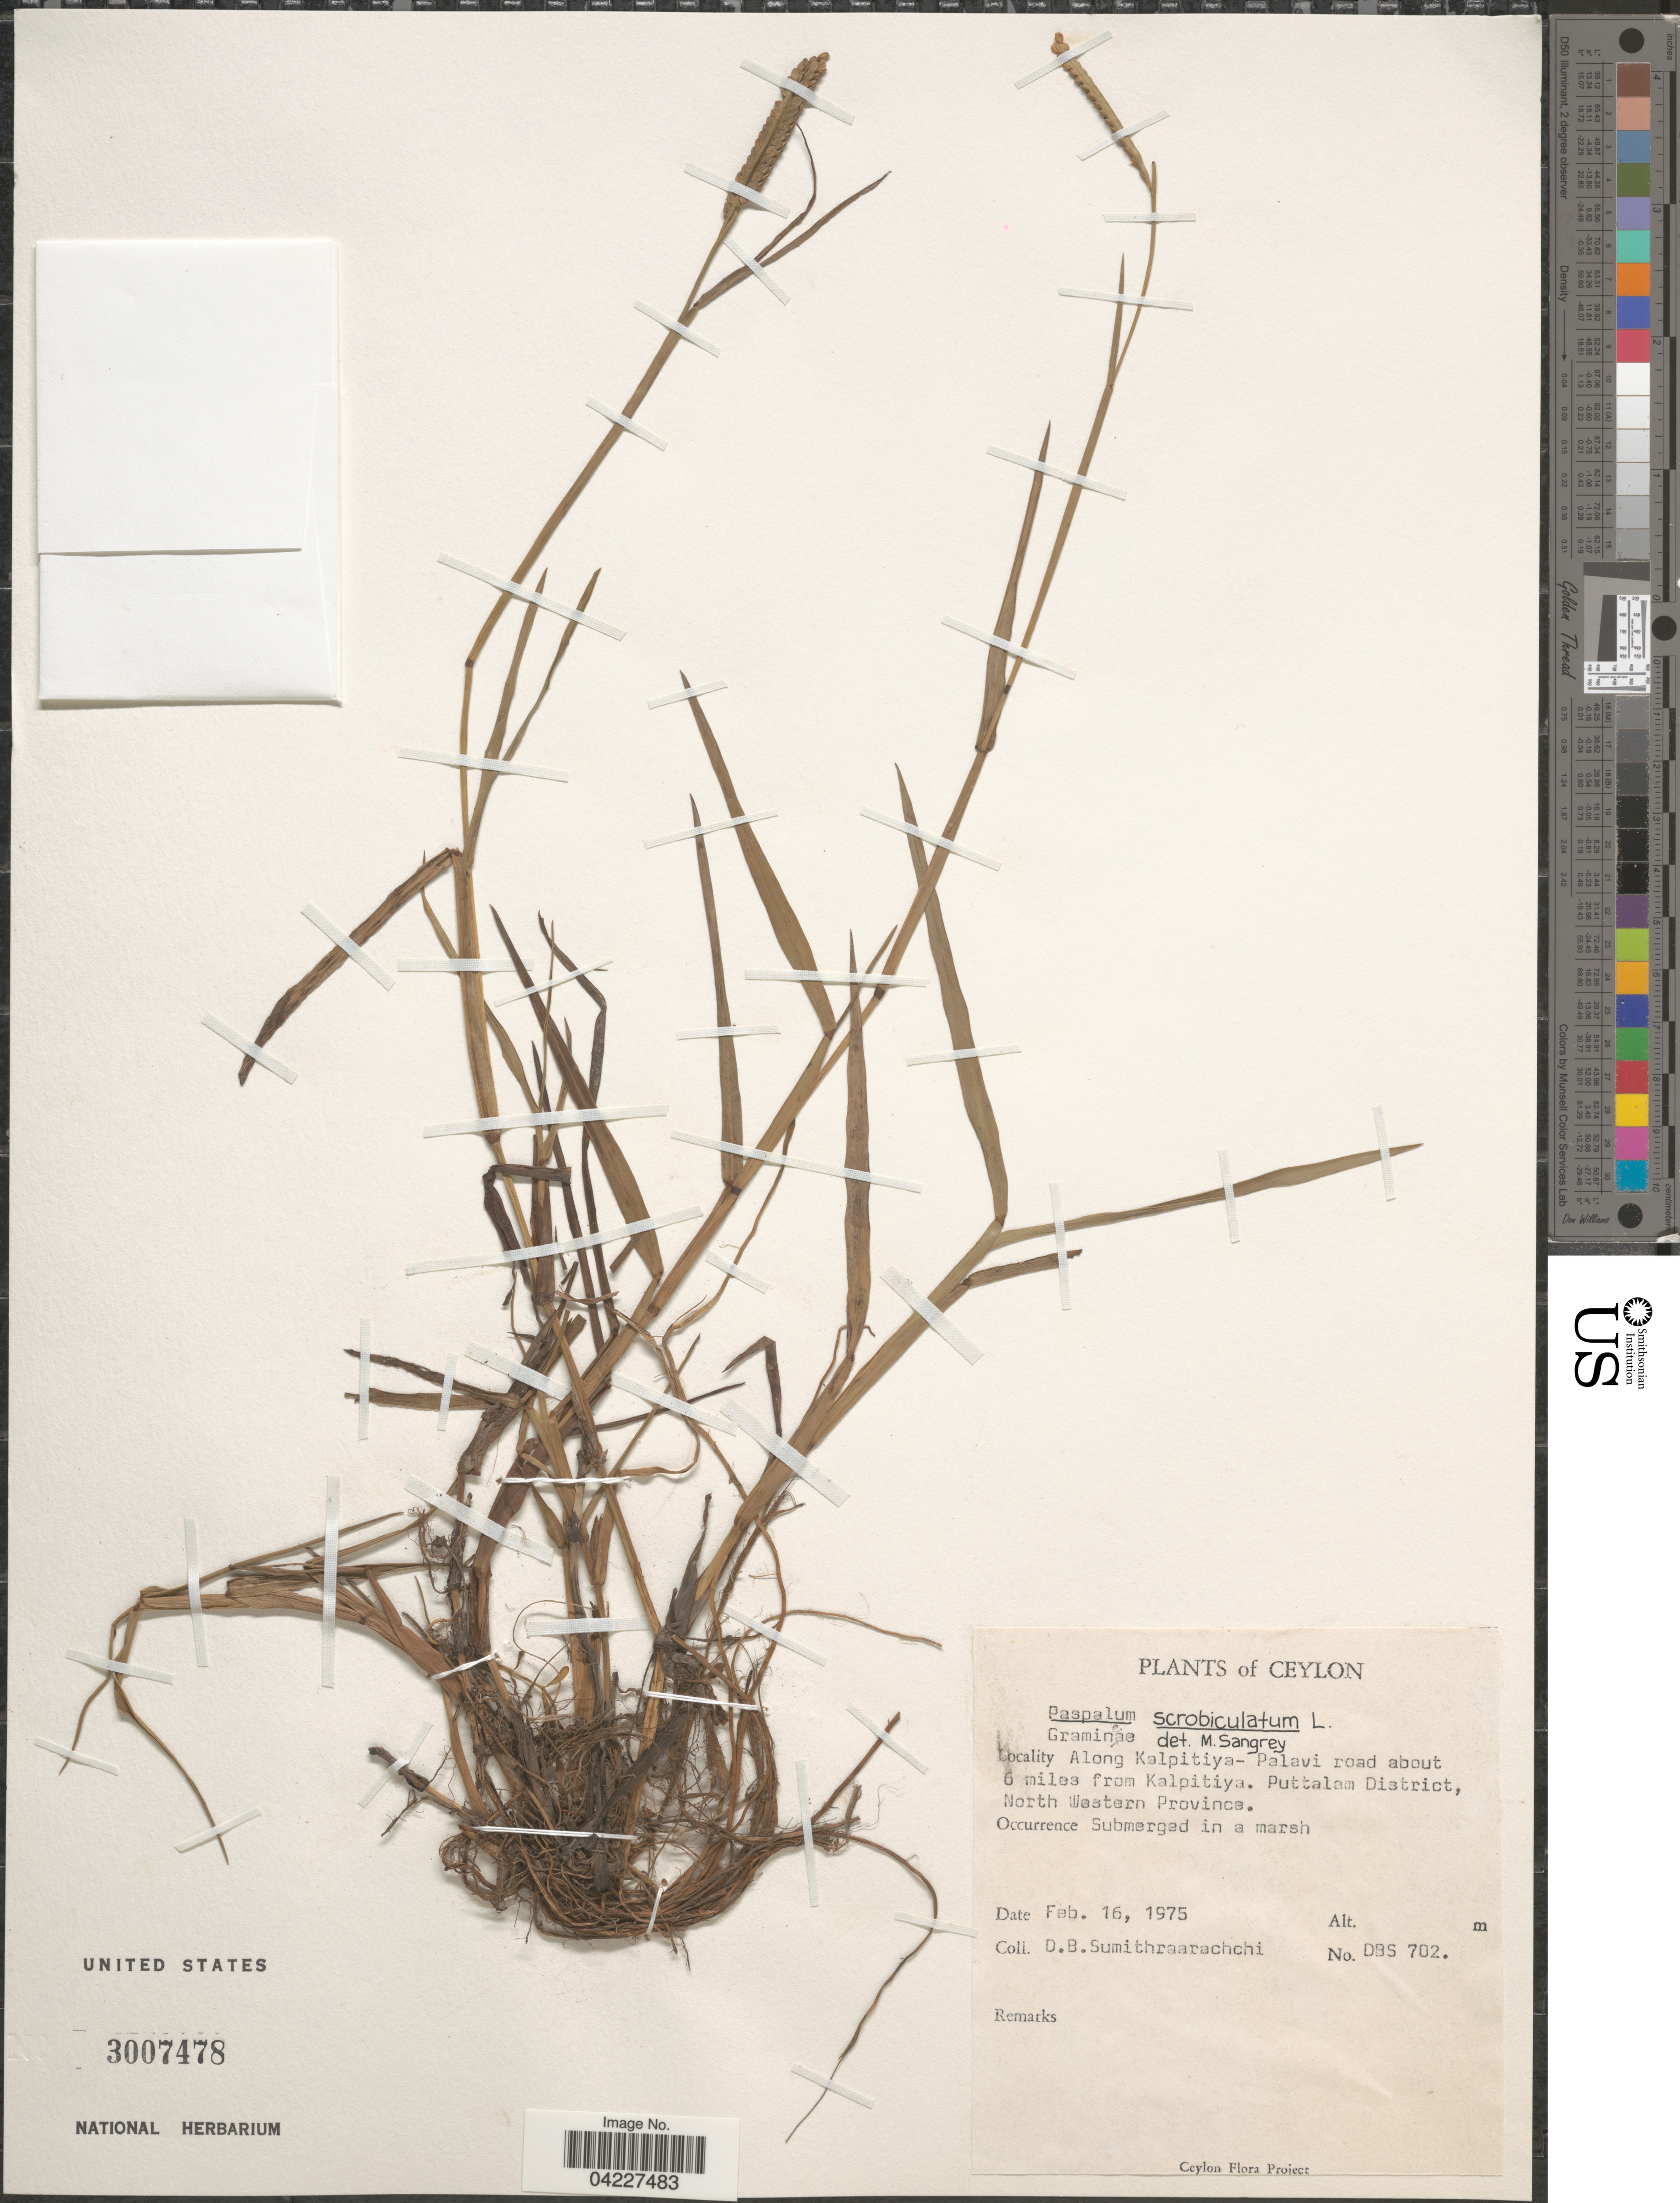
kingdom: Plantae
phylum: Tracheophyta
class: Liliopsida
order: Poales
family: Poaceae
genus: Paspalum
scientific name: Paspalum scrobiculatum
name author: L.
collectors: D. B. Sumithraarachchi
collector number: DBS702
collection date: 1975-02-16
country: Sri Lanka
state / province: North Western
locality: Ceylon. Along Kalpitiya-Palavi road about 6 miles from Kalpitiya. Puttalam District.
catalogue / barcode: US 3007478